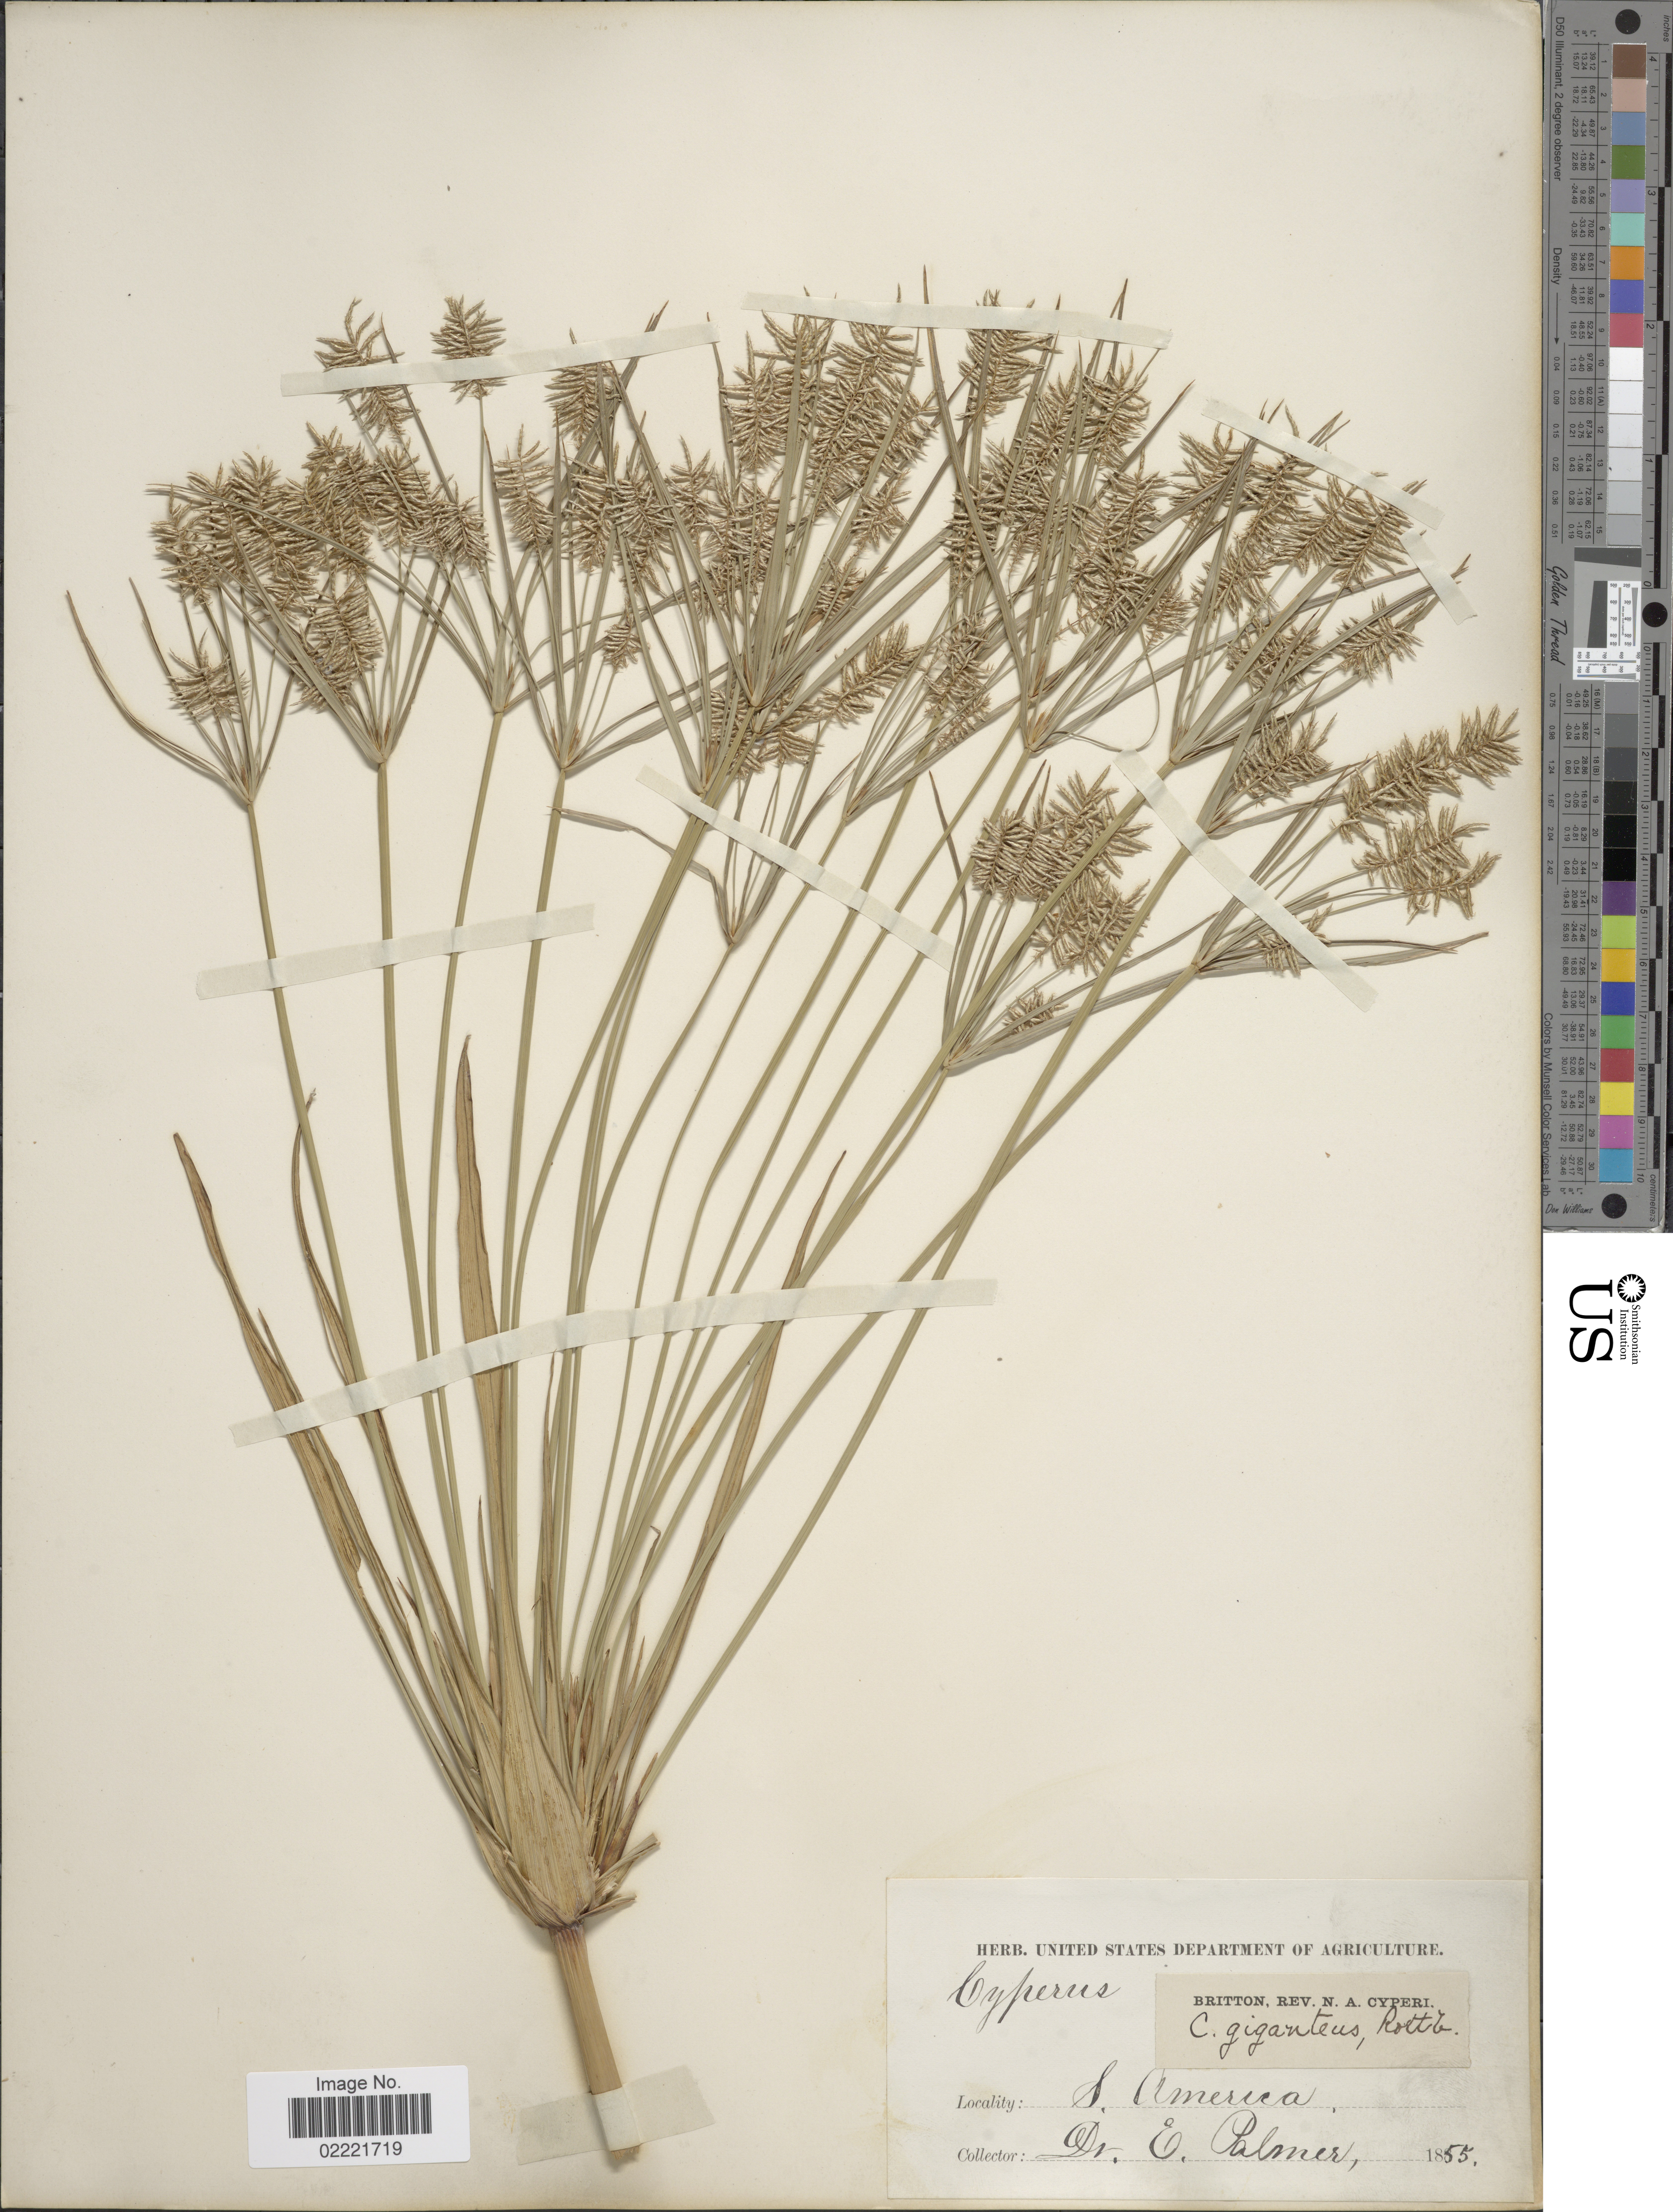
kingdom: Plantae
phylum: Tracheophyta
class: Liliopsida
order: Poales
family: Cyperaceae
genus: Cyperus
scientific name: Cyperus giganteus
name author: Vahl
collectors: E. Palmer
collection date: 1855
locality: S. America